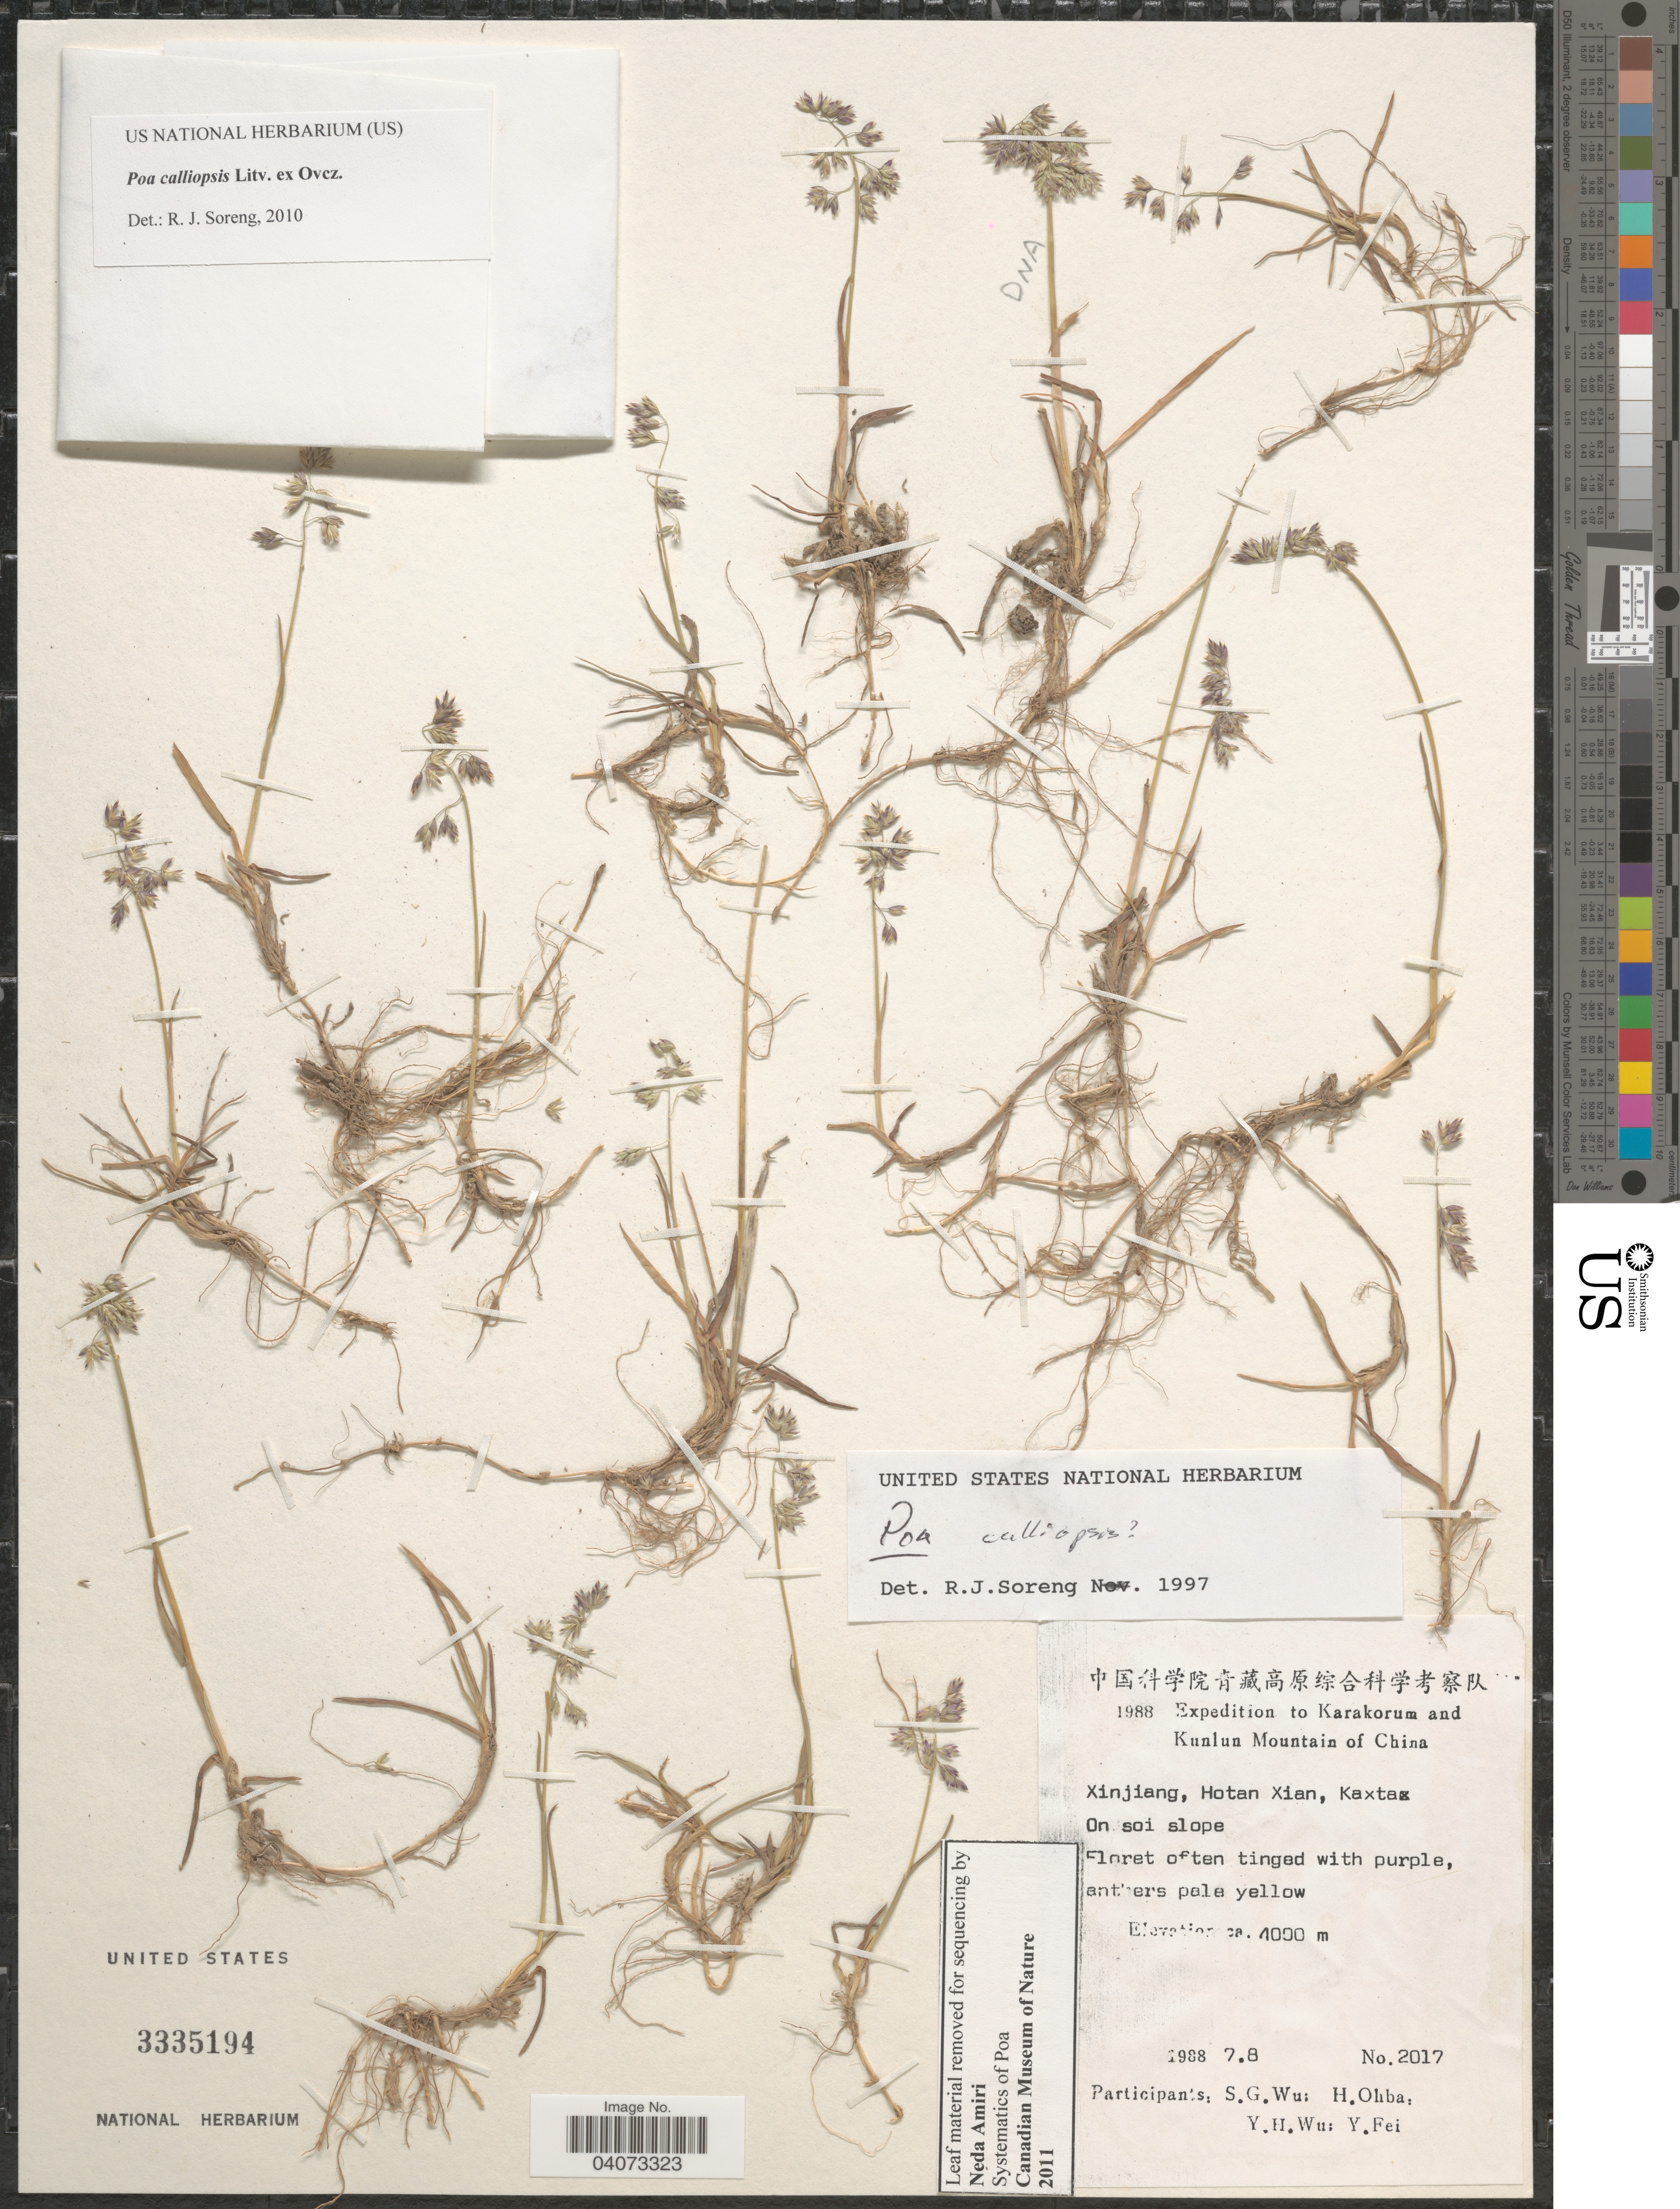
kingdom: Plantae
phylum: Tracheophyta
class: Liliopsida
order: Poales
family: Poaceae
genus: Poa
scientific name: Poa calliopsis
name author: Litv. ex Ovcz.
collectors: S. Wu, H. Ohba, Y. Wu & Y. Fei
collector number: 2017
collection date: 1988-07-08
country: China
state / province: Xinjiang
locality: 1988 Expedition to Karakorum and Kunlun Mountain of China. Hotan Xian, Kaxtax.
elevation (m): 4000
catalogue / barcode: US 3335194